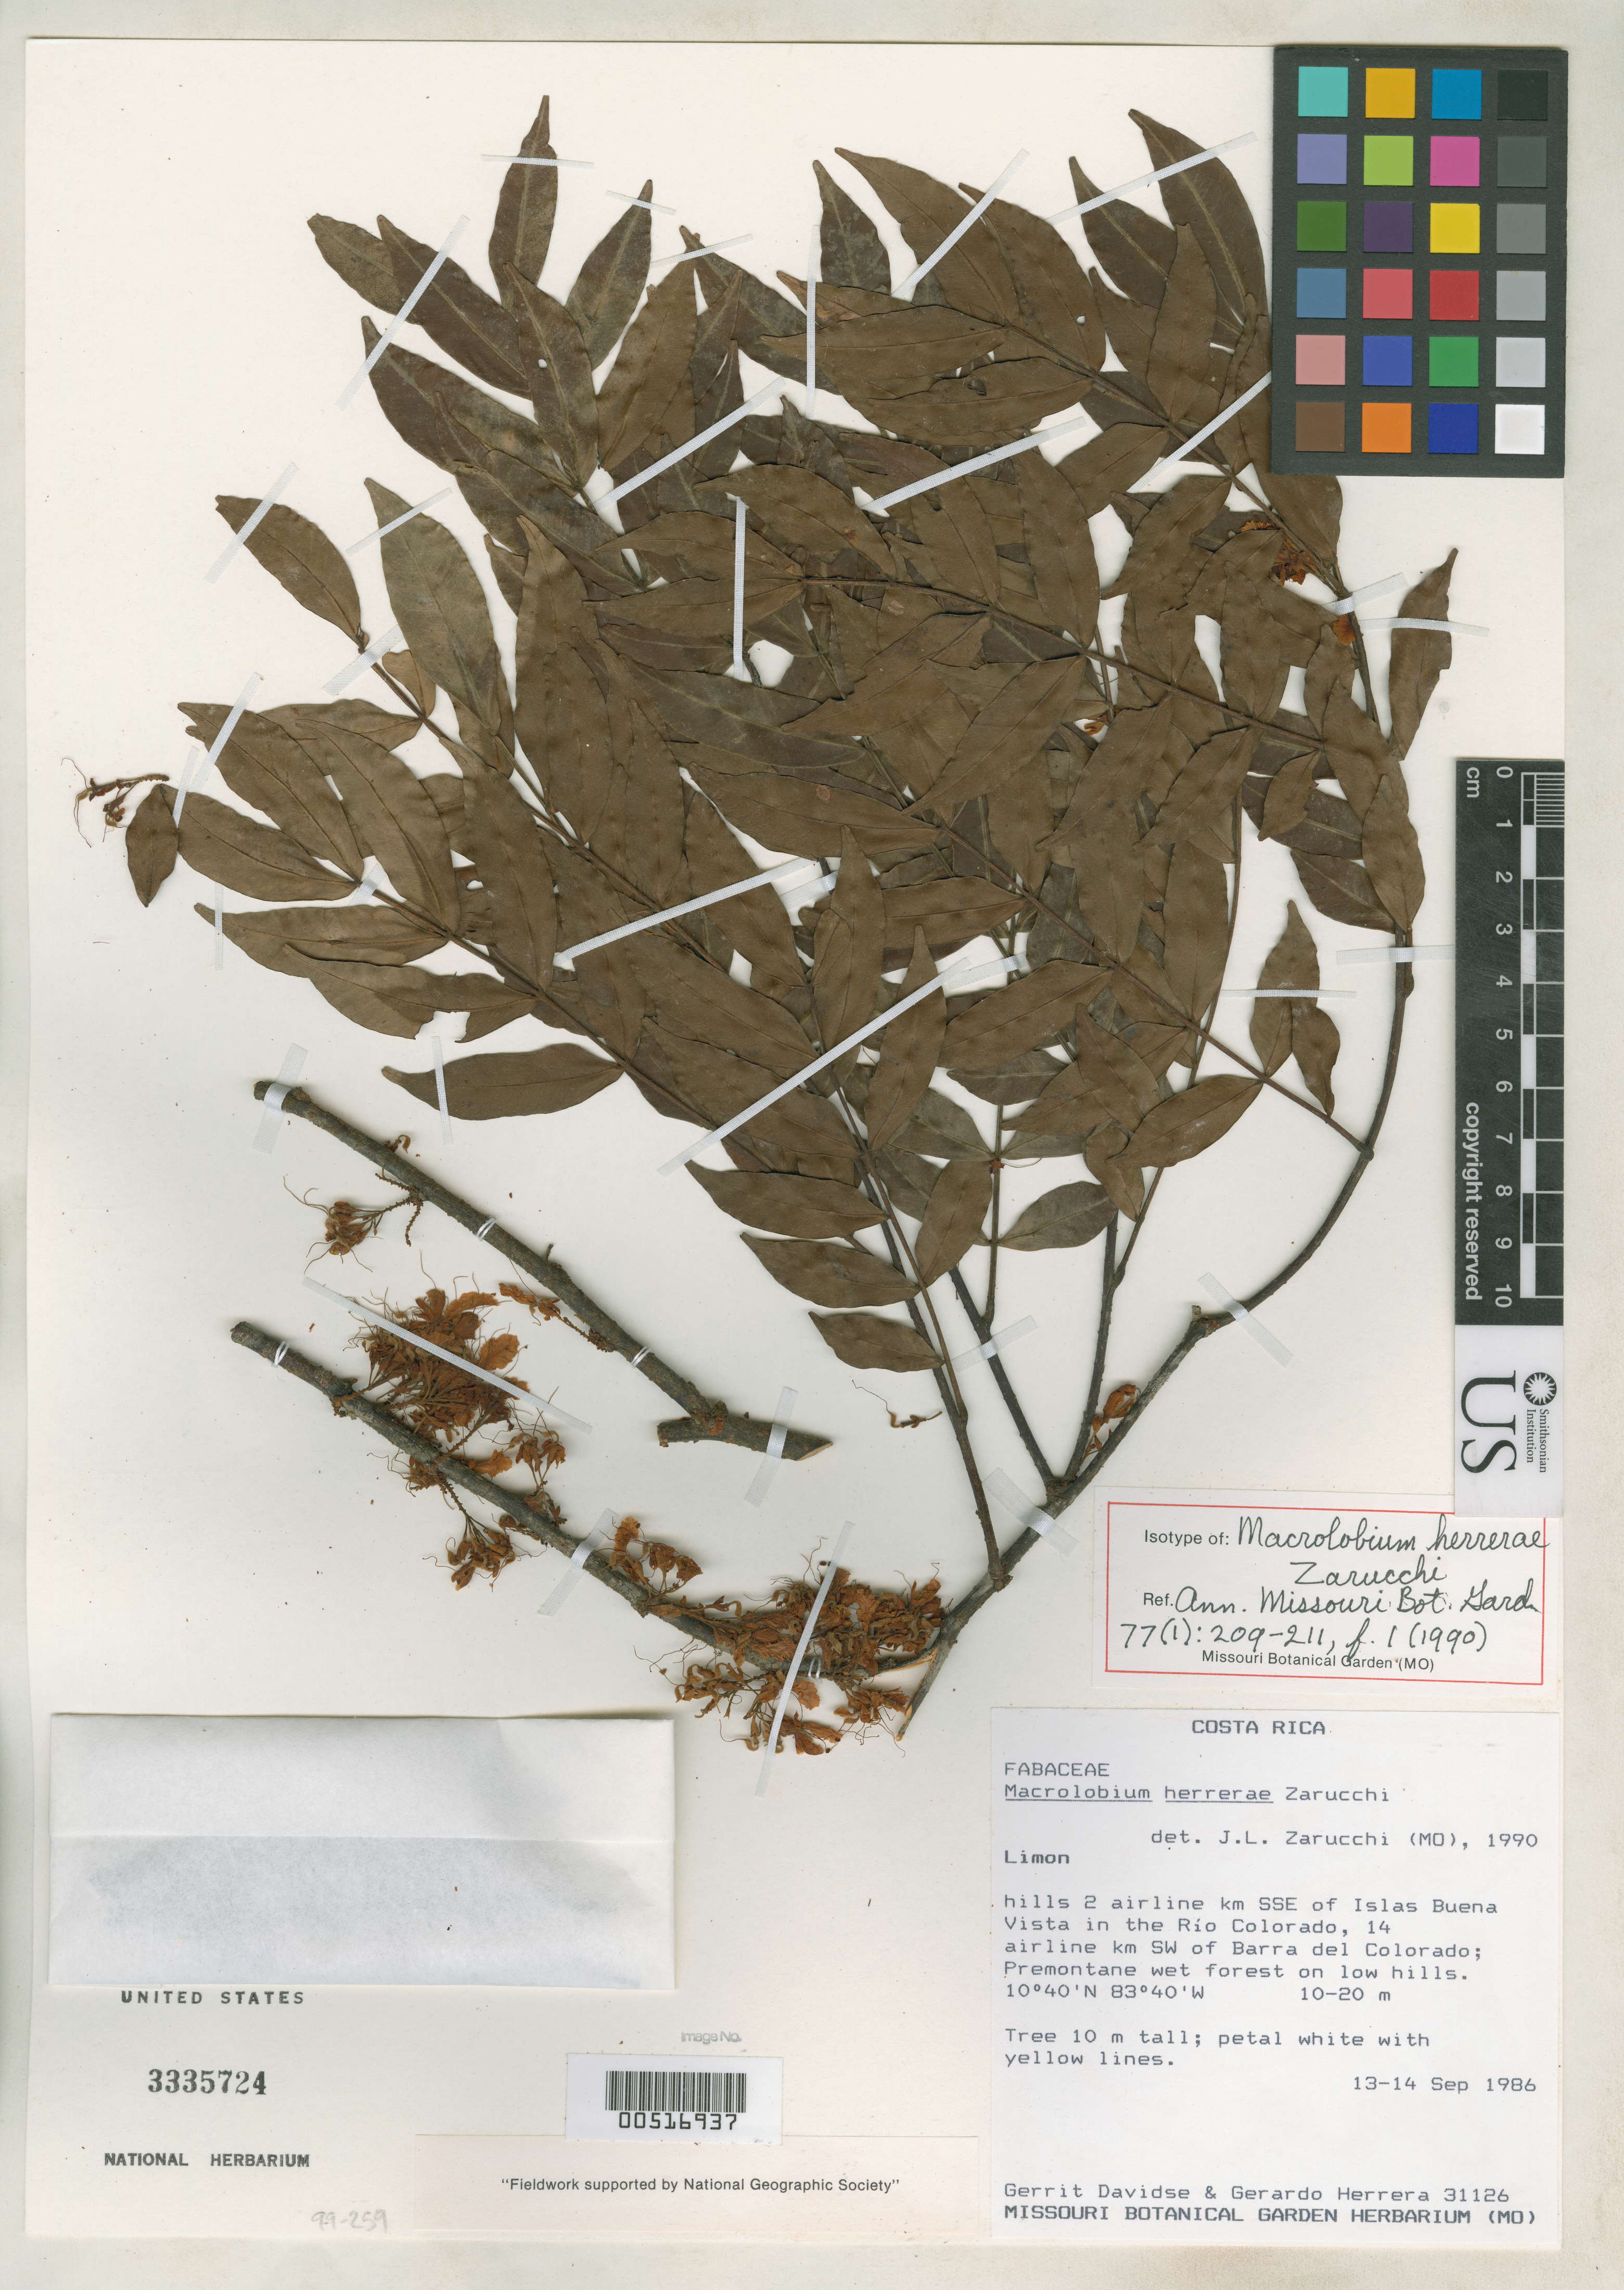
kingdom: Plantae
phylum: Tracheophyta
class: Magnoliopsida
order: Fabales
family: Fabaceae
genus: Macrolobium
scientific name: Macrolobium herrerae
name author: Zarucchi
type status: Isotype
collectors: G. Davidse & G. Herrera Ch.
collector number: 31126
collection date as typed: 13 Sep 1986 to 14 Sep 1986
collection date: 1986-09-13/1986-09-14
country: Costa Rica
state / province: Limón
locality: Hills 2 airline km SSE of Islas Buena Vista in Rio Colorado, 14 airline km SW of Barra del Colorado.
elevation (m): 10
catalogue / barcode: US 3335724